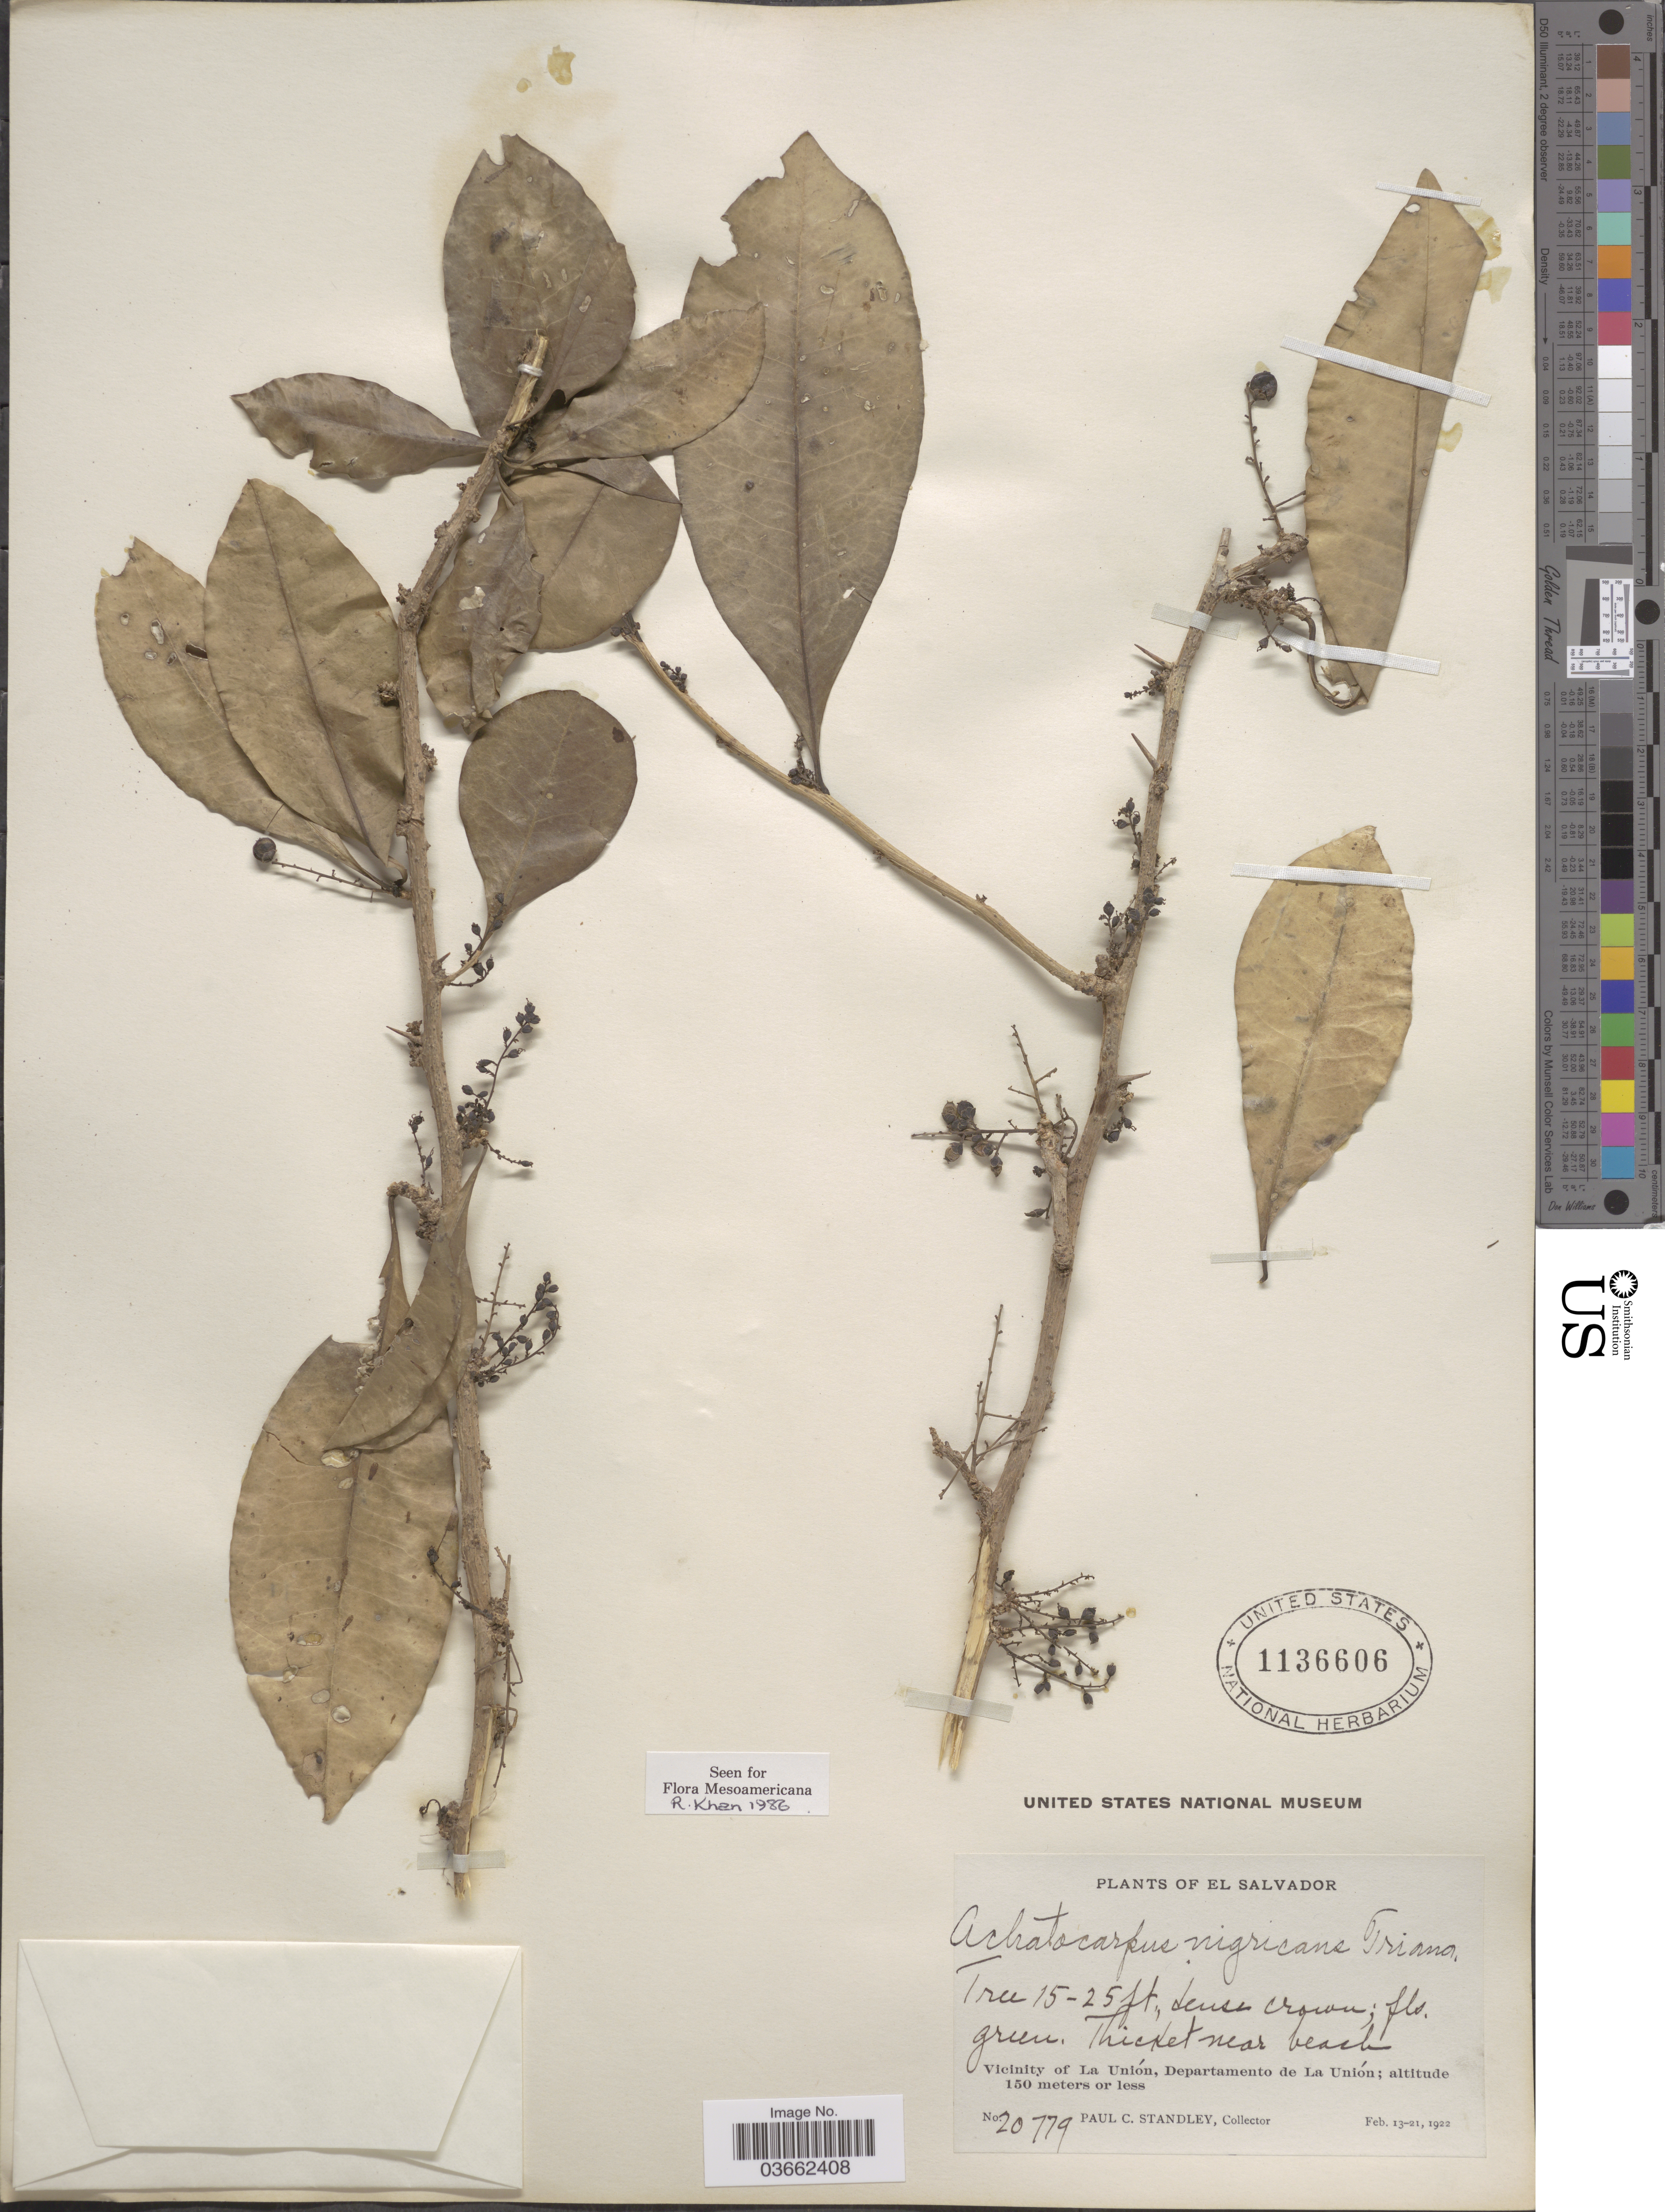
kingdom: Plantae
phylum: Tracheophyta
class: Magnoliopsida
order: Caryophyllales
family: Achatocarpaceae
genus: Achatocarpus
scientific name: Achatocarpus nigricans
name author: Triana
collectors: P. C. Standley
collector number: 20779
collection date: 1922-02-13/1922-02-21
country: El Salvador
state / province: La Union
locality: Thicket near beach. Vicinity of La Unión, Departamento de La Unión.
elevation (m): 150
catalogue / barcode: US 1136606